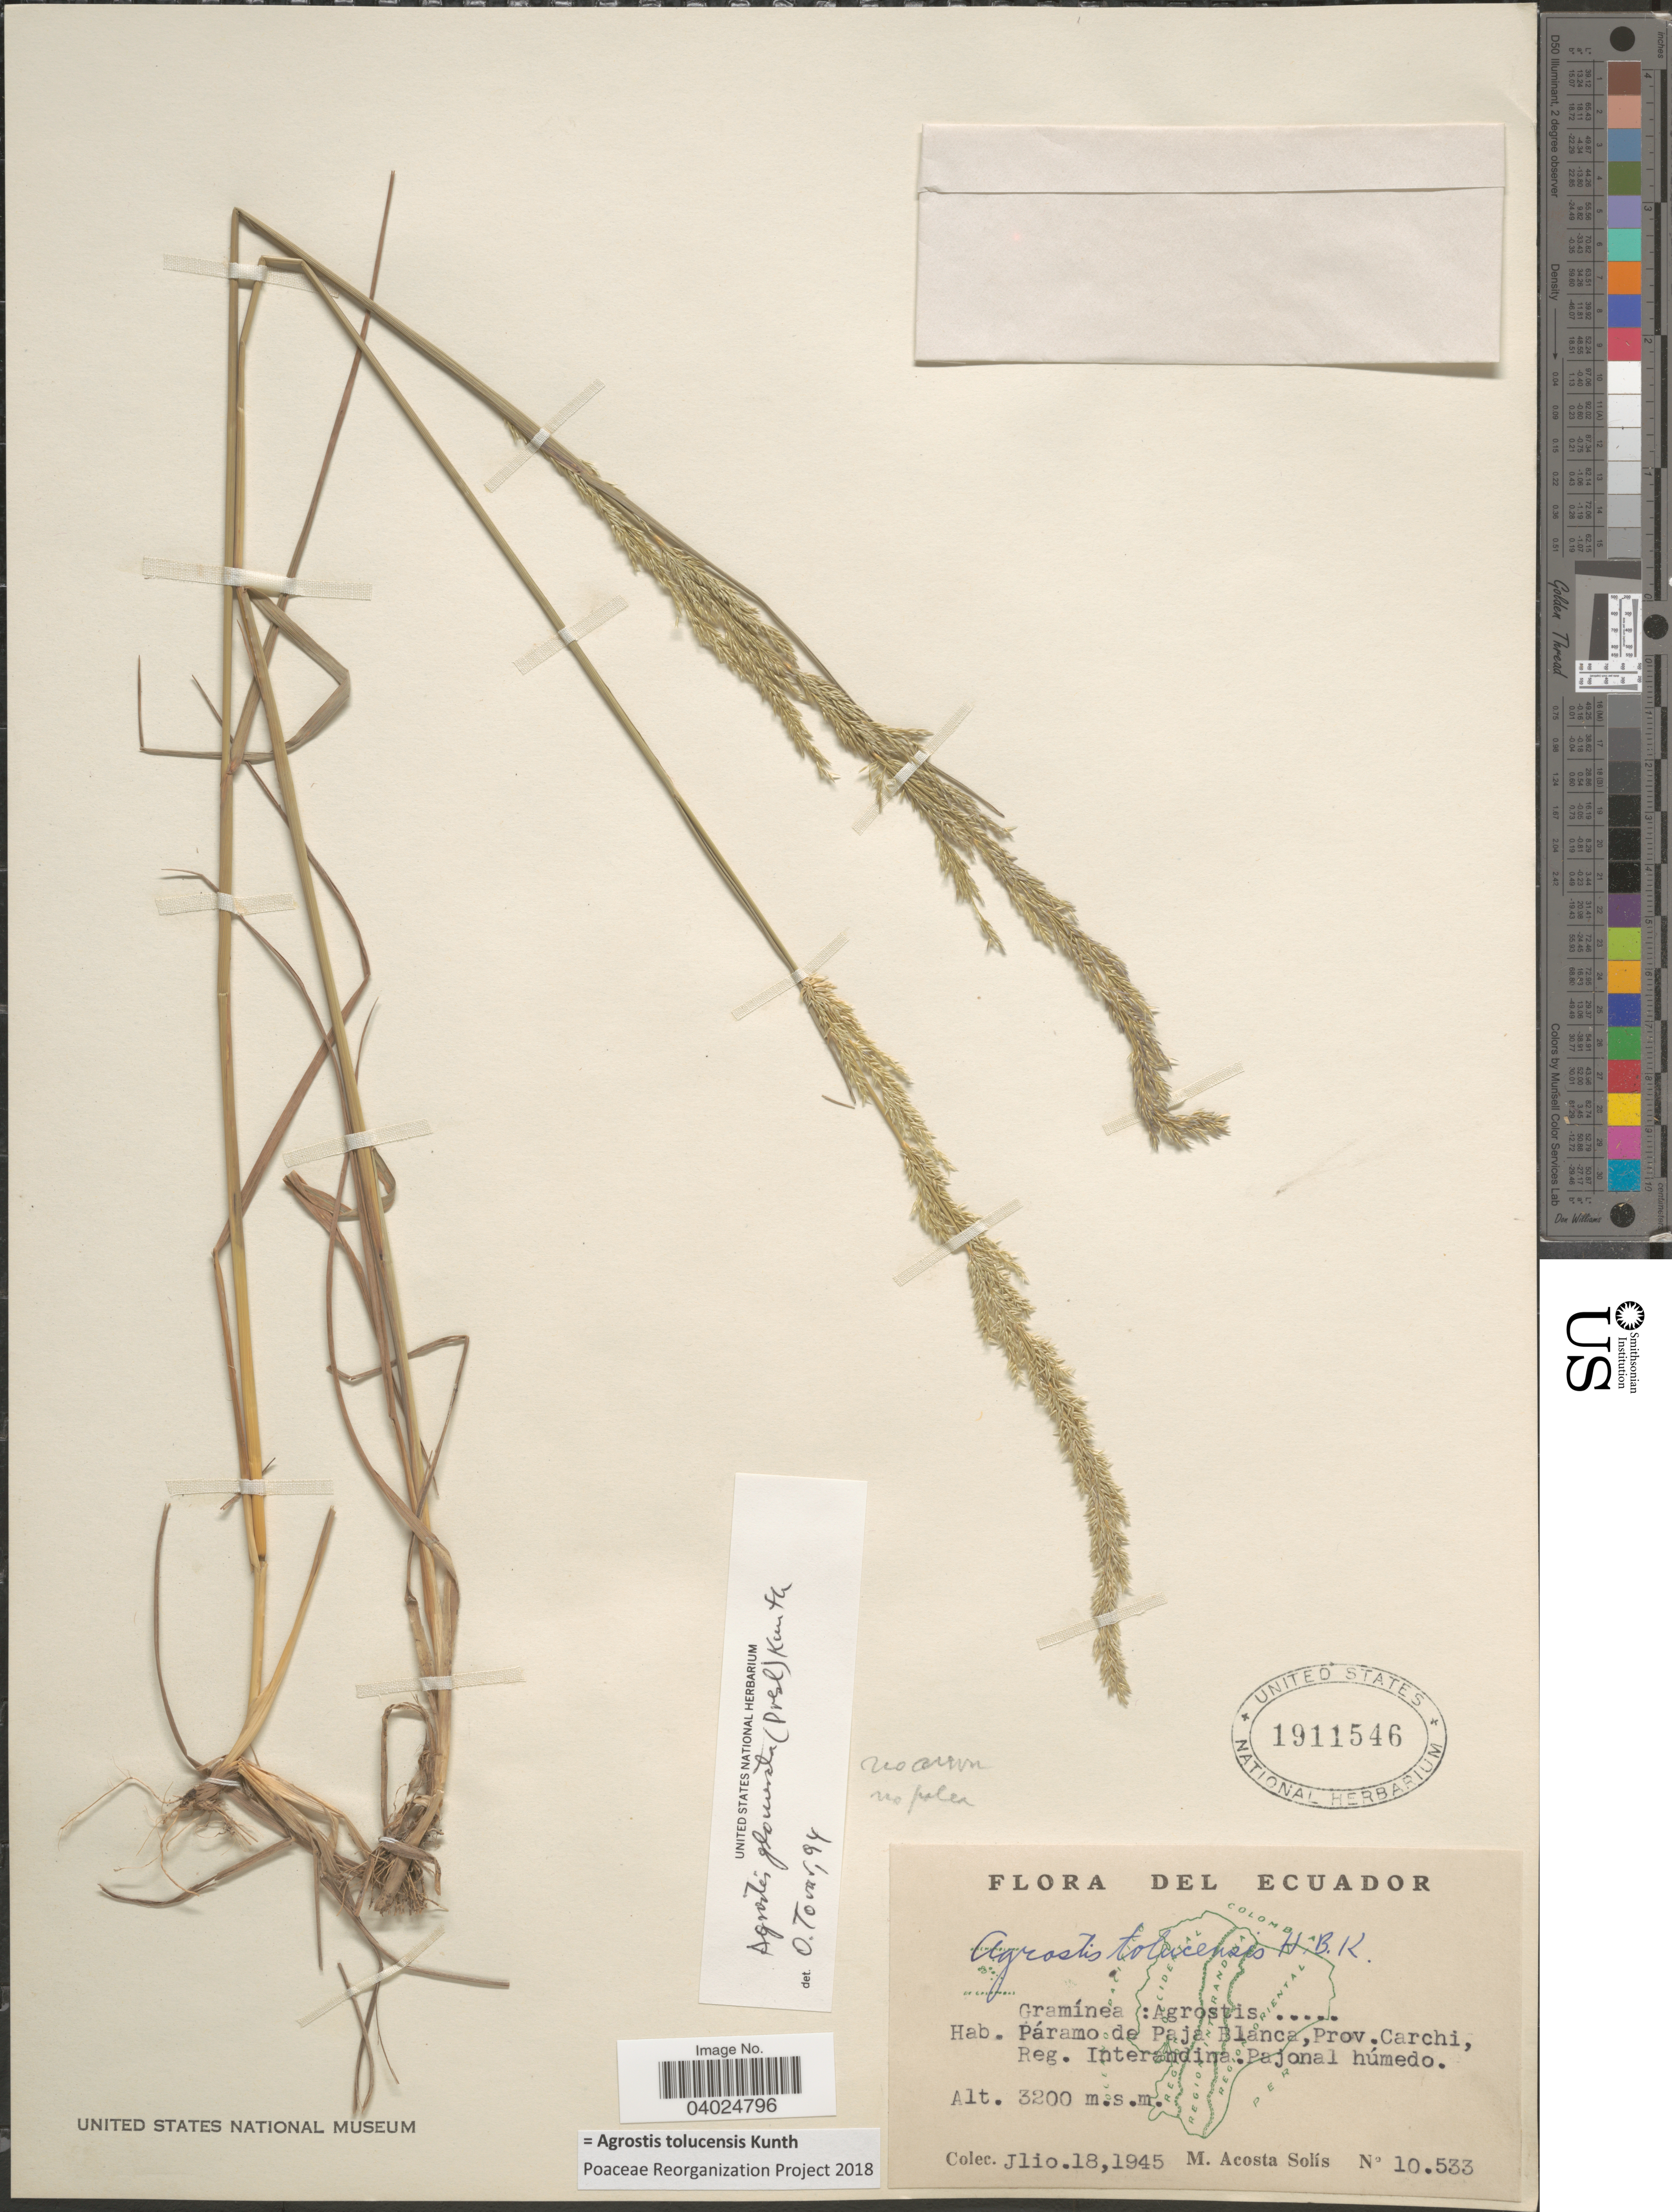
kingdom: Plantae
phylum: Tracheophyta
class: Liliopsida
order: Poales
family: Poaceae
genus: Agrostis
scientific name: Agrostis tolucensis Kunth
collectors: M. Acosta Solis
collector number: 10533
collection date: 1945-07-18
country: Ecuador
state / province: Carchi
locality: Páramo de Paja Blanca, Reg. Interandina.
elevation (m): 3200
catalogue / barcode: US 1911546